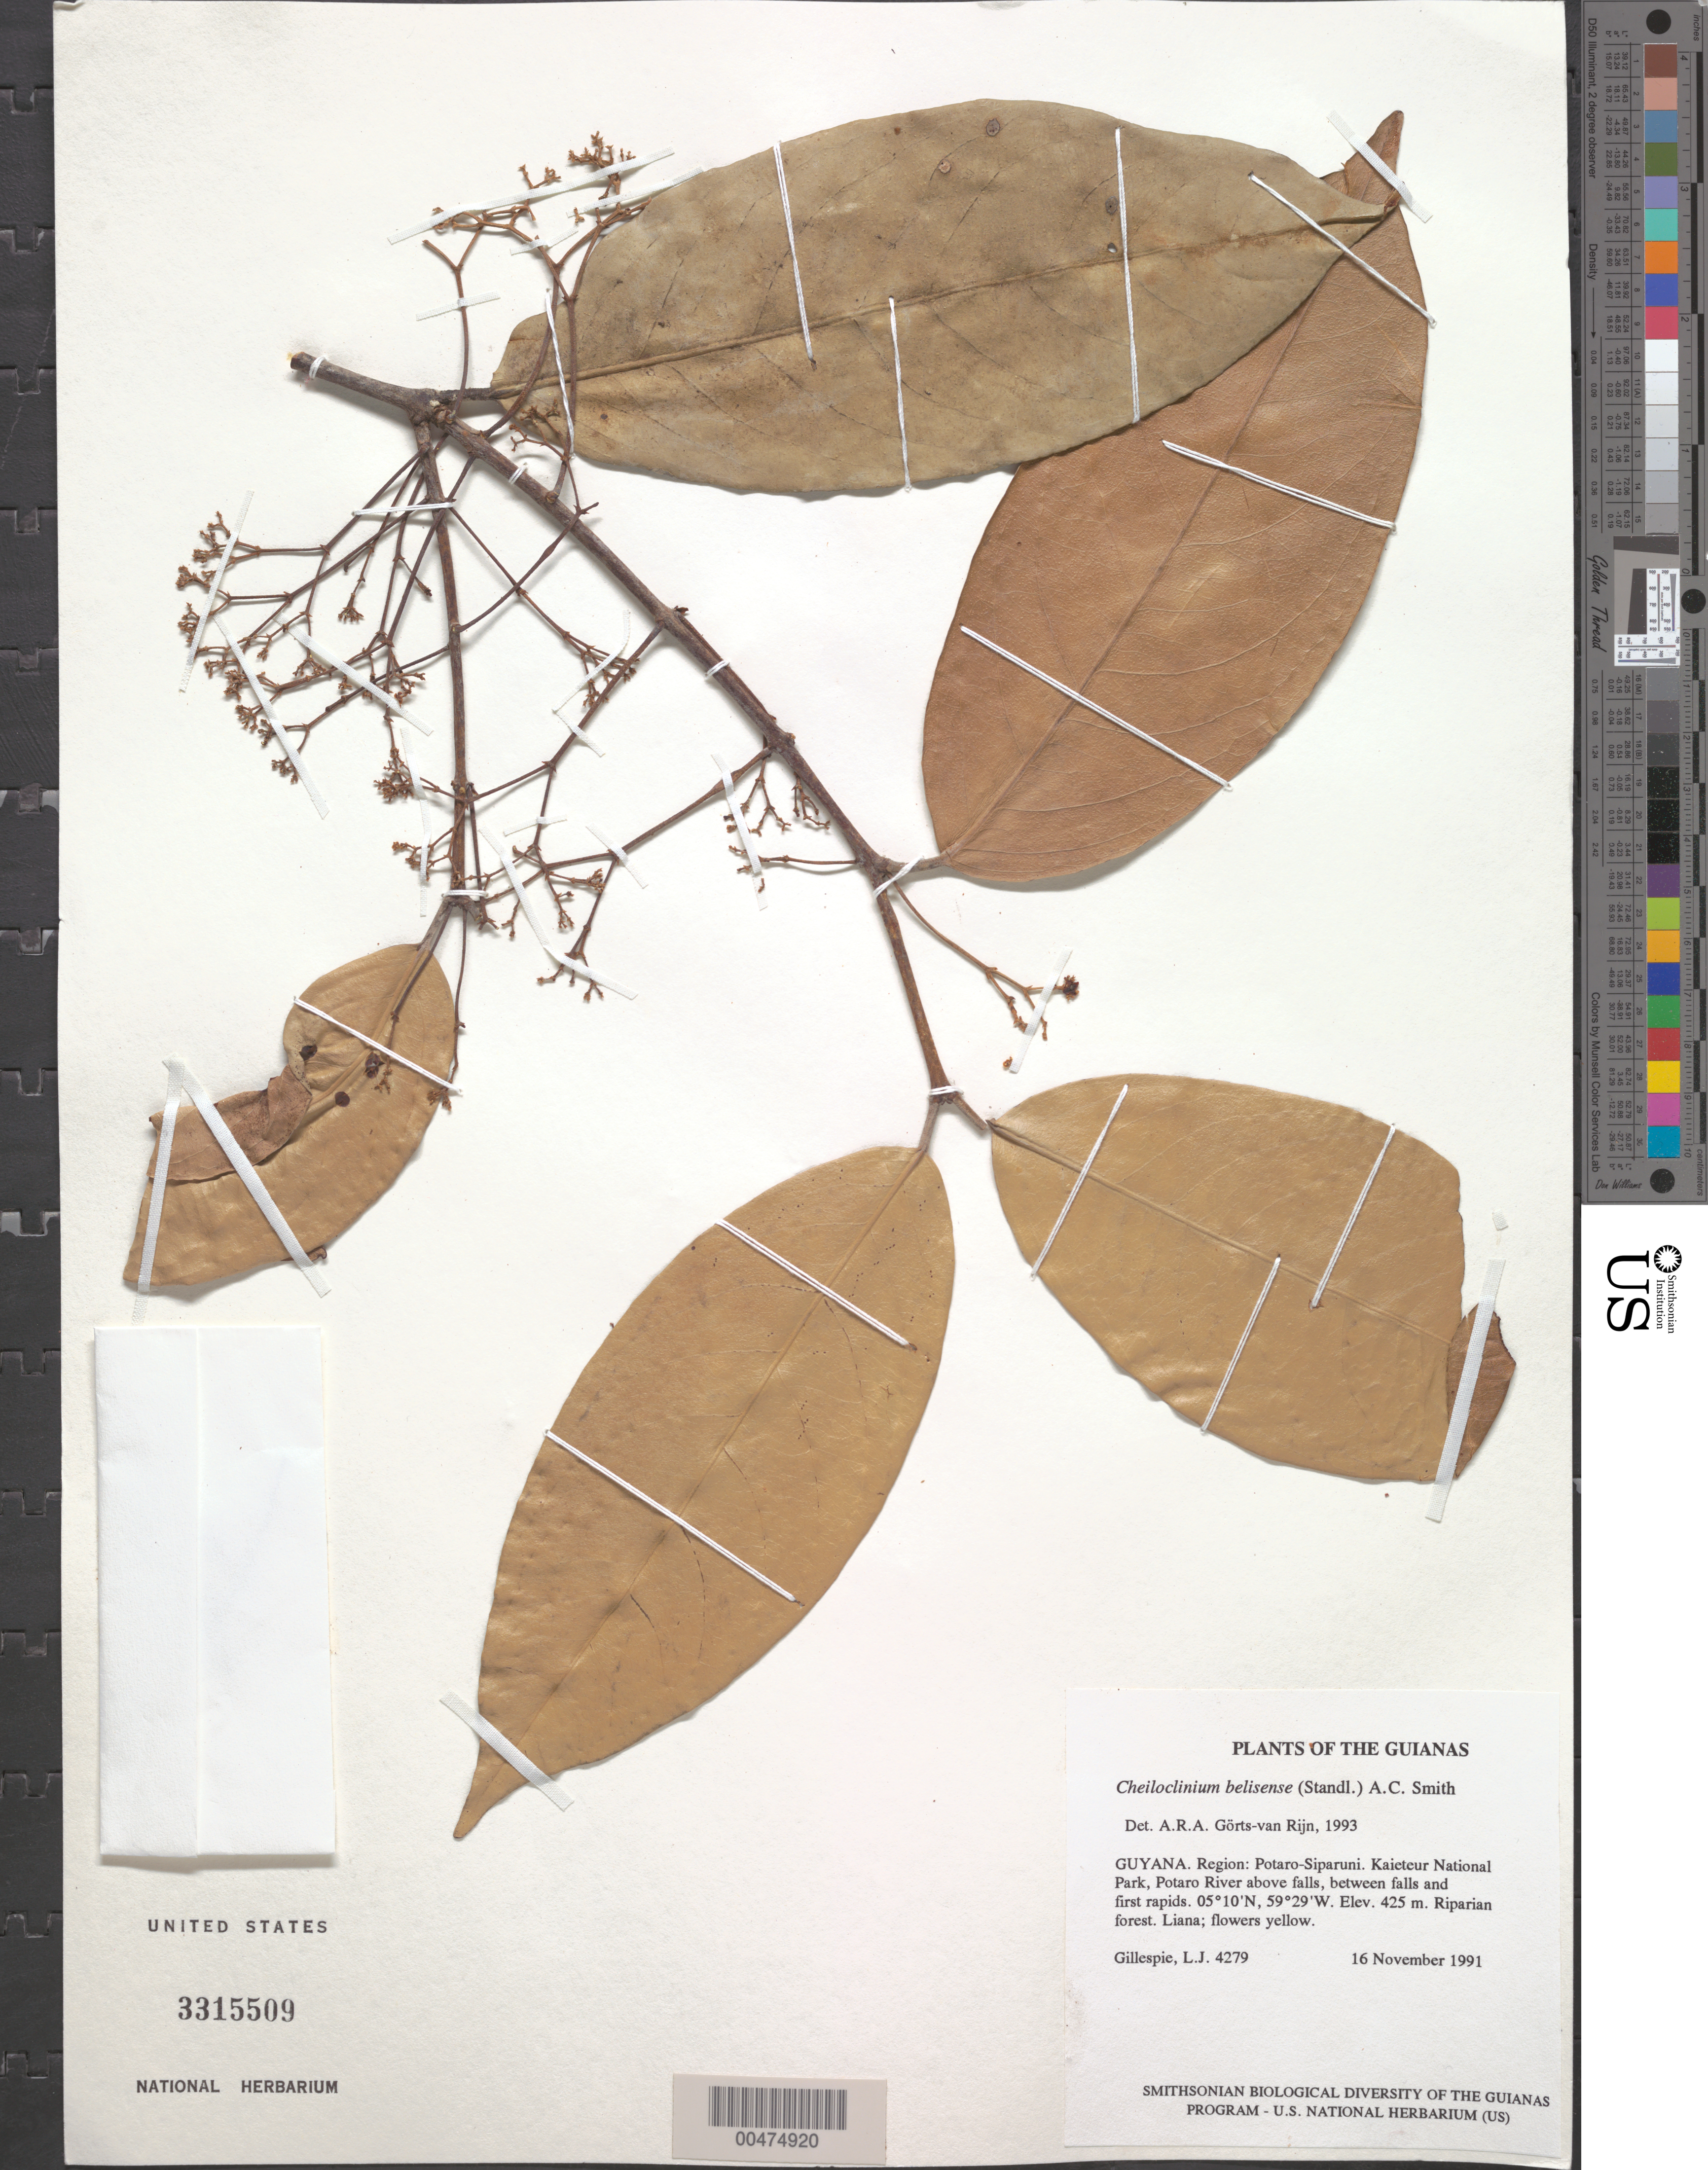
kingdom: Plantae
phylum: Tracheophyta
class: Magnoliopsida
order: Celastrales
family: Celastraceae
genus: Cheiloclinium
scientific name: Cheiloclinium belizense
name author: (Standl.) A.C. Sm.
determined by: Görts-van Rijn, A. R. A.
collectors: L. J. Gillespie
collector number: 4279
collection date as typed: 16 November 1991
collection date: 1991-11-16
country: Guyana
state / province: Potaro-Siparuni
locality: Kaieteur National Park, Potaro River above falls, between falls and first rapids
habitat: Riparian forest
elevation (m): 425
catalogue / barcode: US 3315509